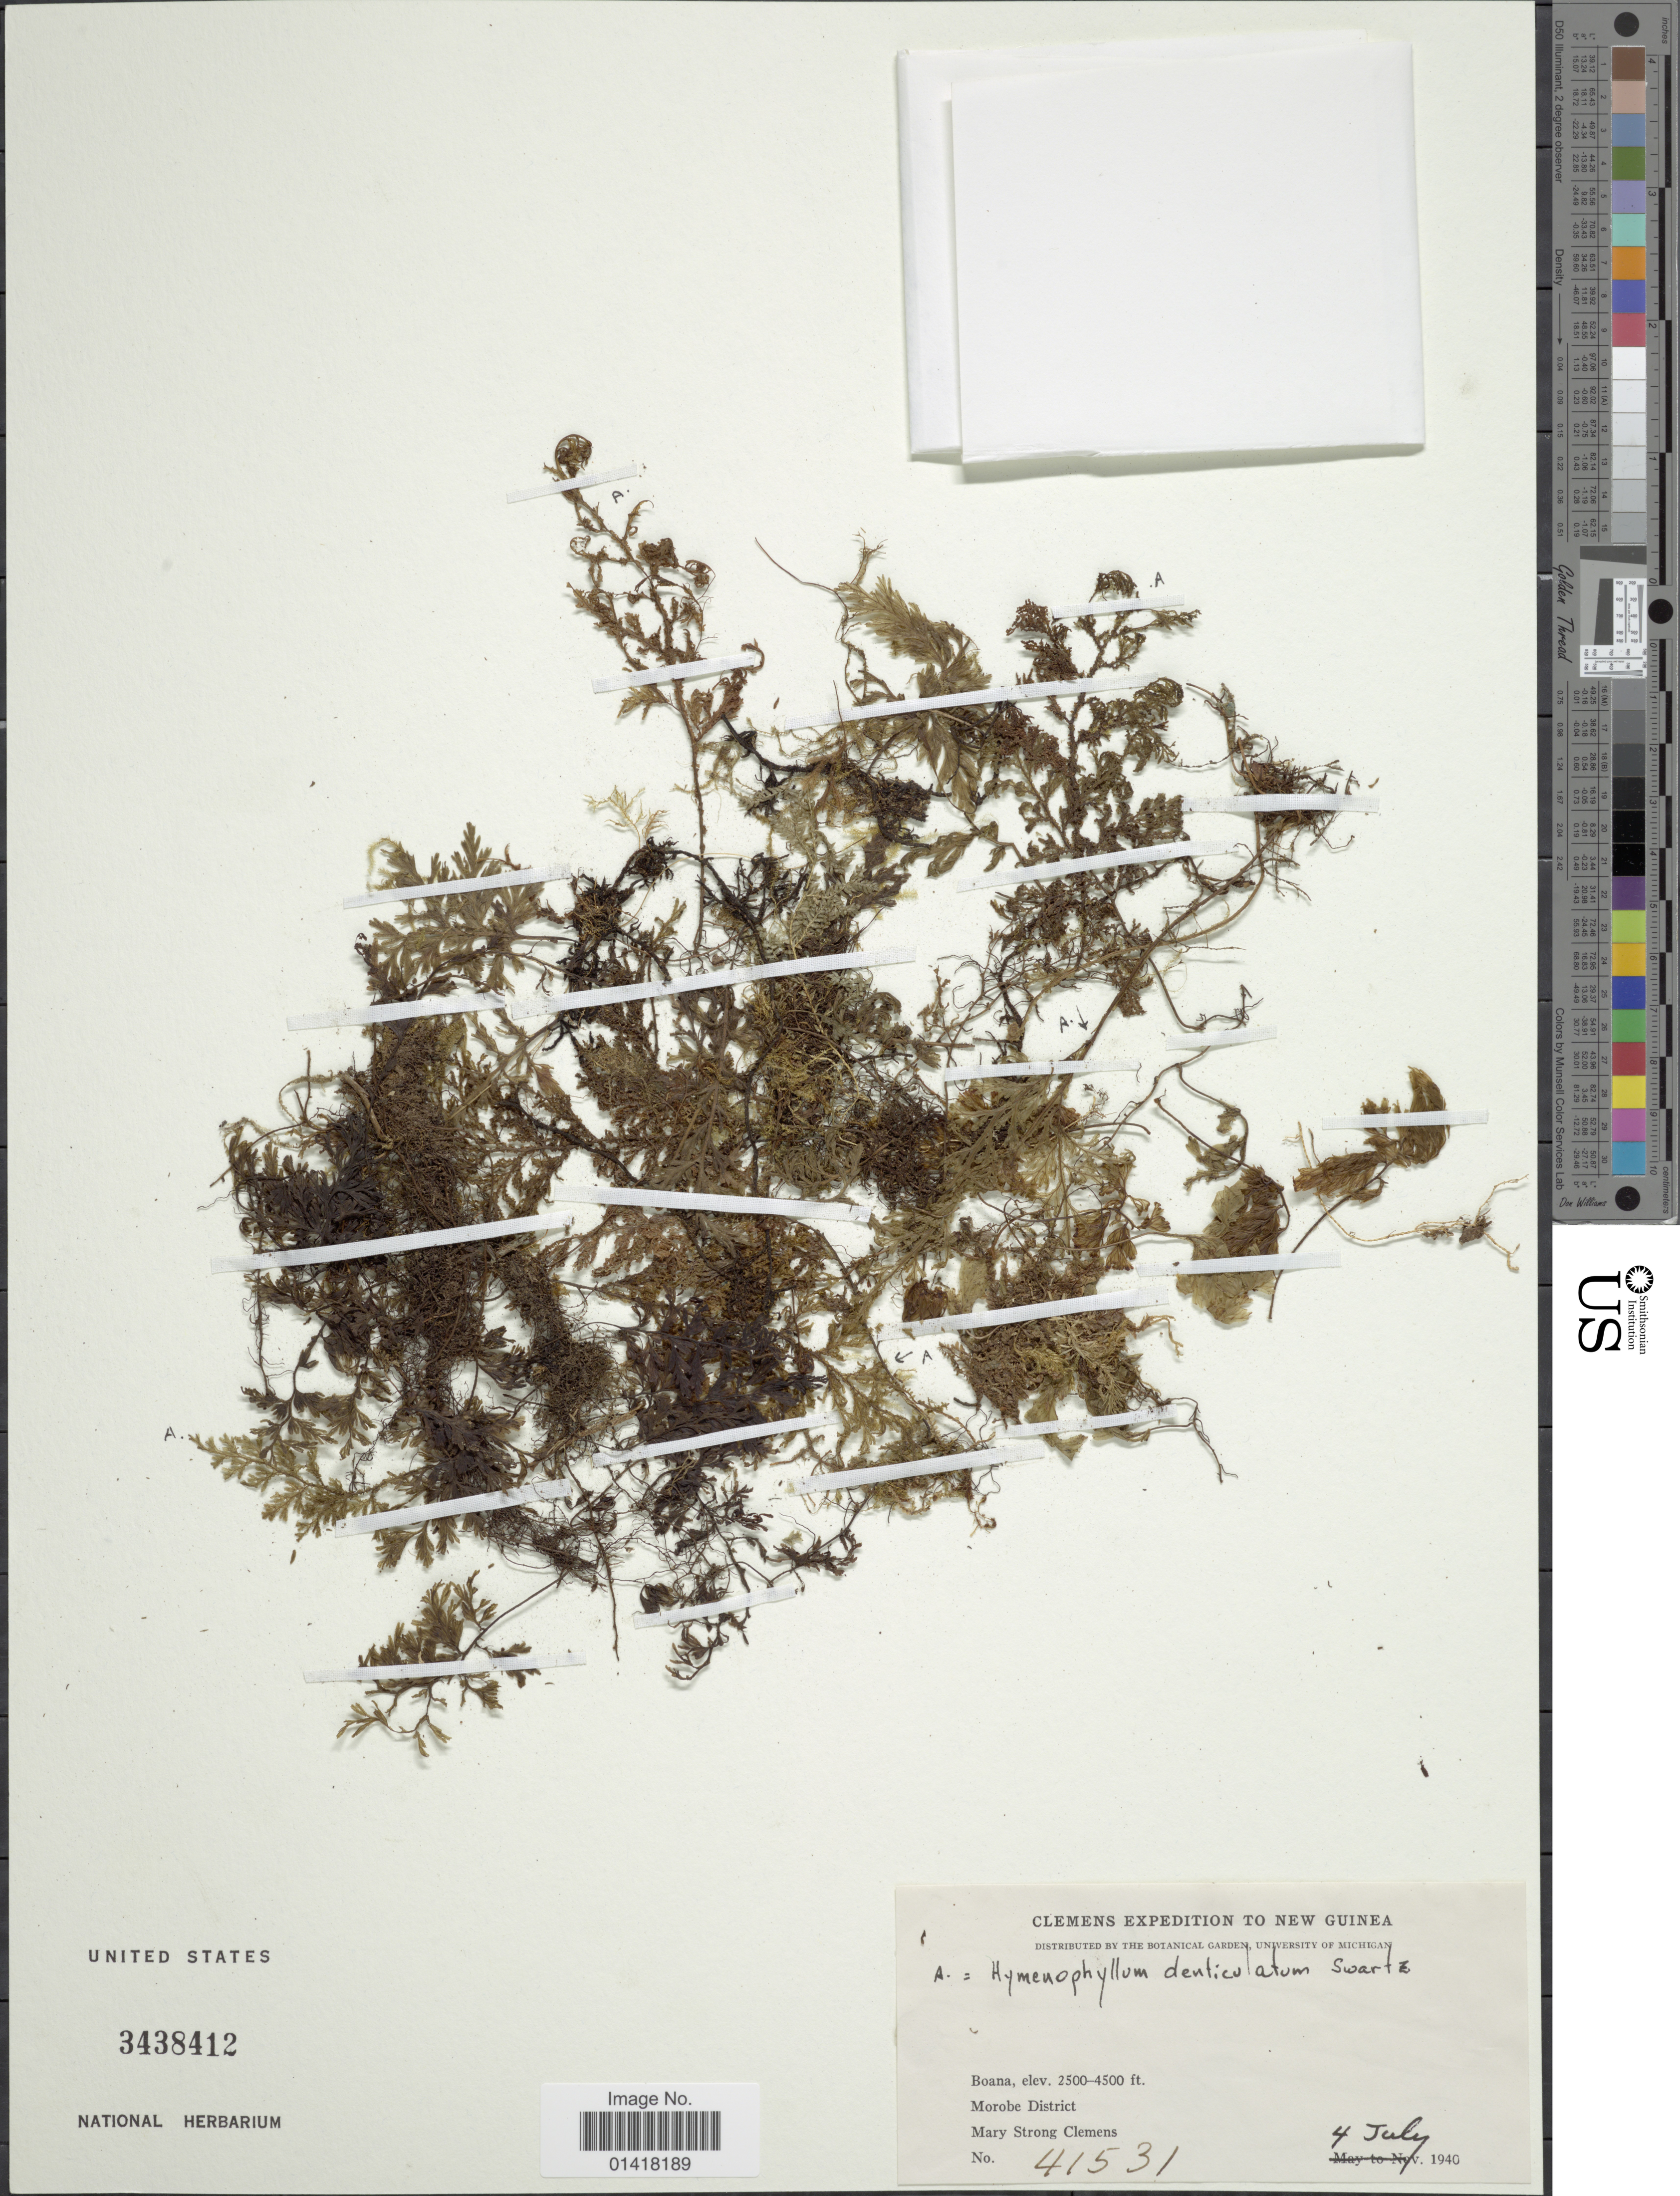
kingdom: Plantae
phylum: Tracheophyta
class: Polypodiopsida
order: Hymenophyllales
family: Hymenophyllaceae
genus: Hymenophyllum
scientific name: Hymenophyllum denticulatum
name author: Sw.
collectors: M. S. Clemens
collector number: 41531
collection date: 1940-07-04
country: Papua New Guinea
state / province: Morobe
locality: New Guinea. Boana. Morobe District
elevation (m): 762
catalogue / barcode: US 3438412